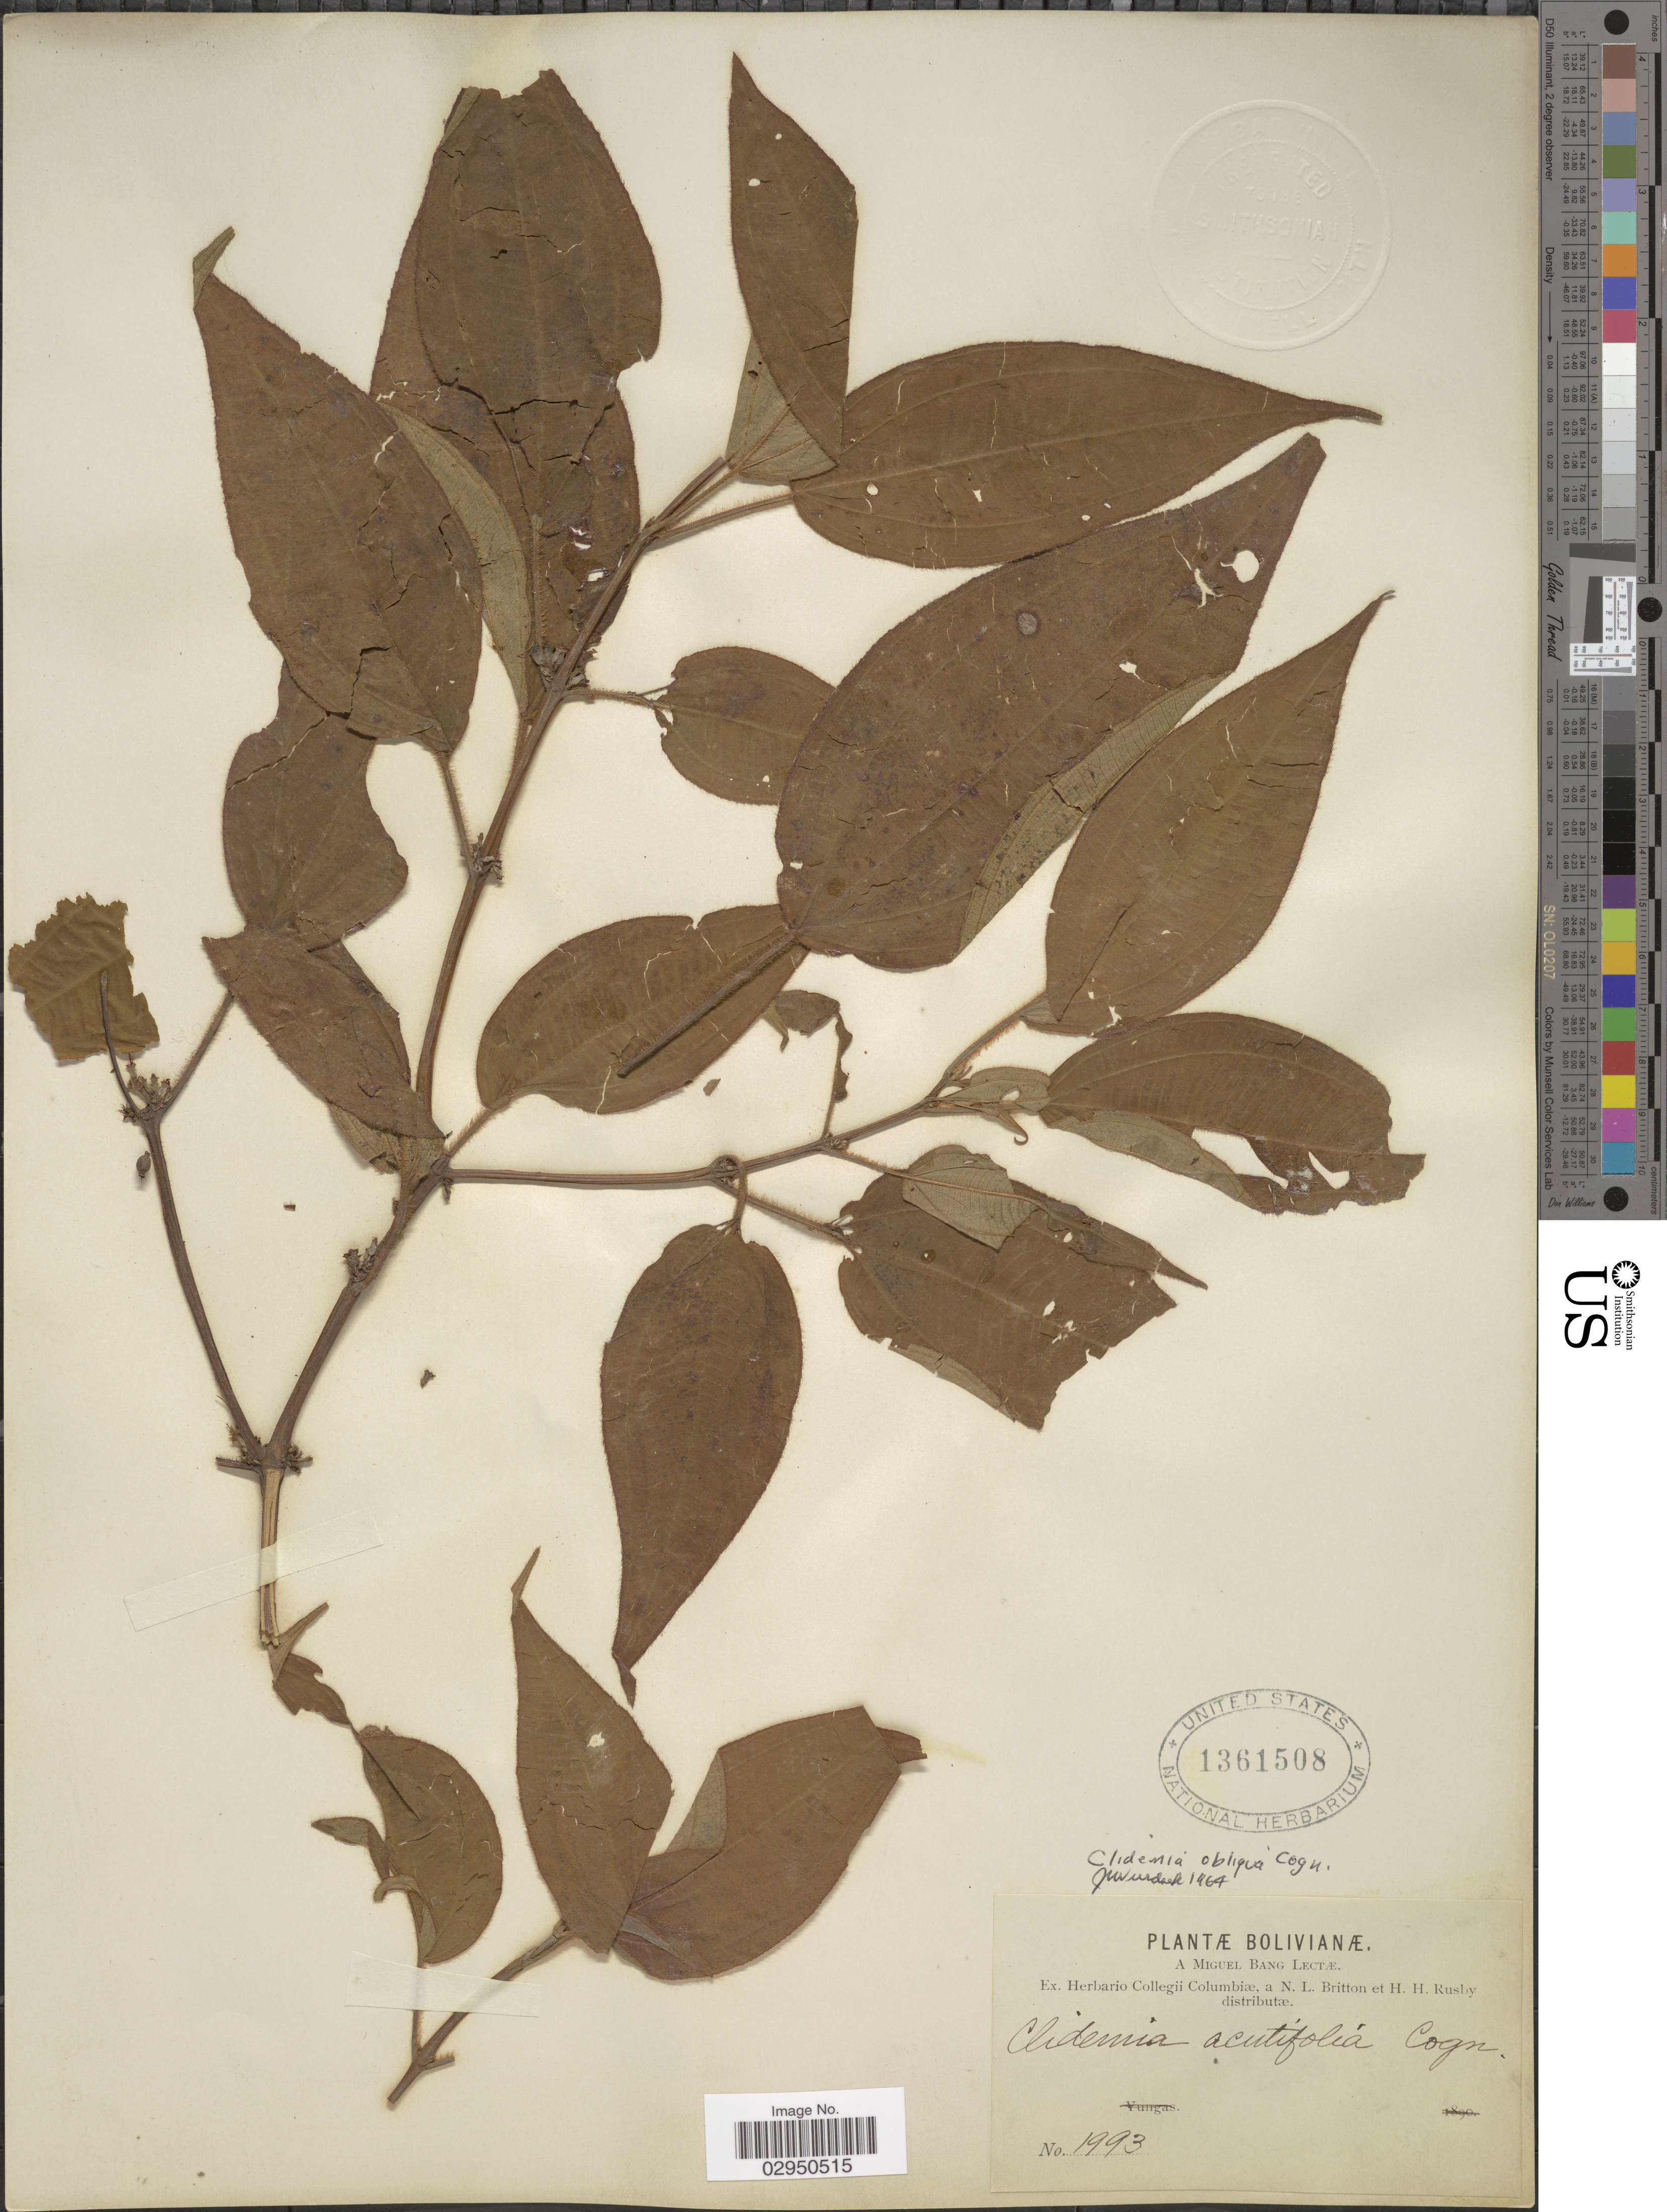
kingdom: Plantae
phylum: Tracheophyta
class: Magnoliopsida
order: Myrtales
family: Melastomataceae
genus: Clidemia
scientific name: Clidemia obliqua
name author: Cogn.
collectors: M. Bang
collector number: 1993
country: Bolivia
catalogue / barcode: US 1361508